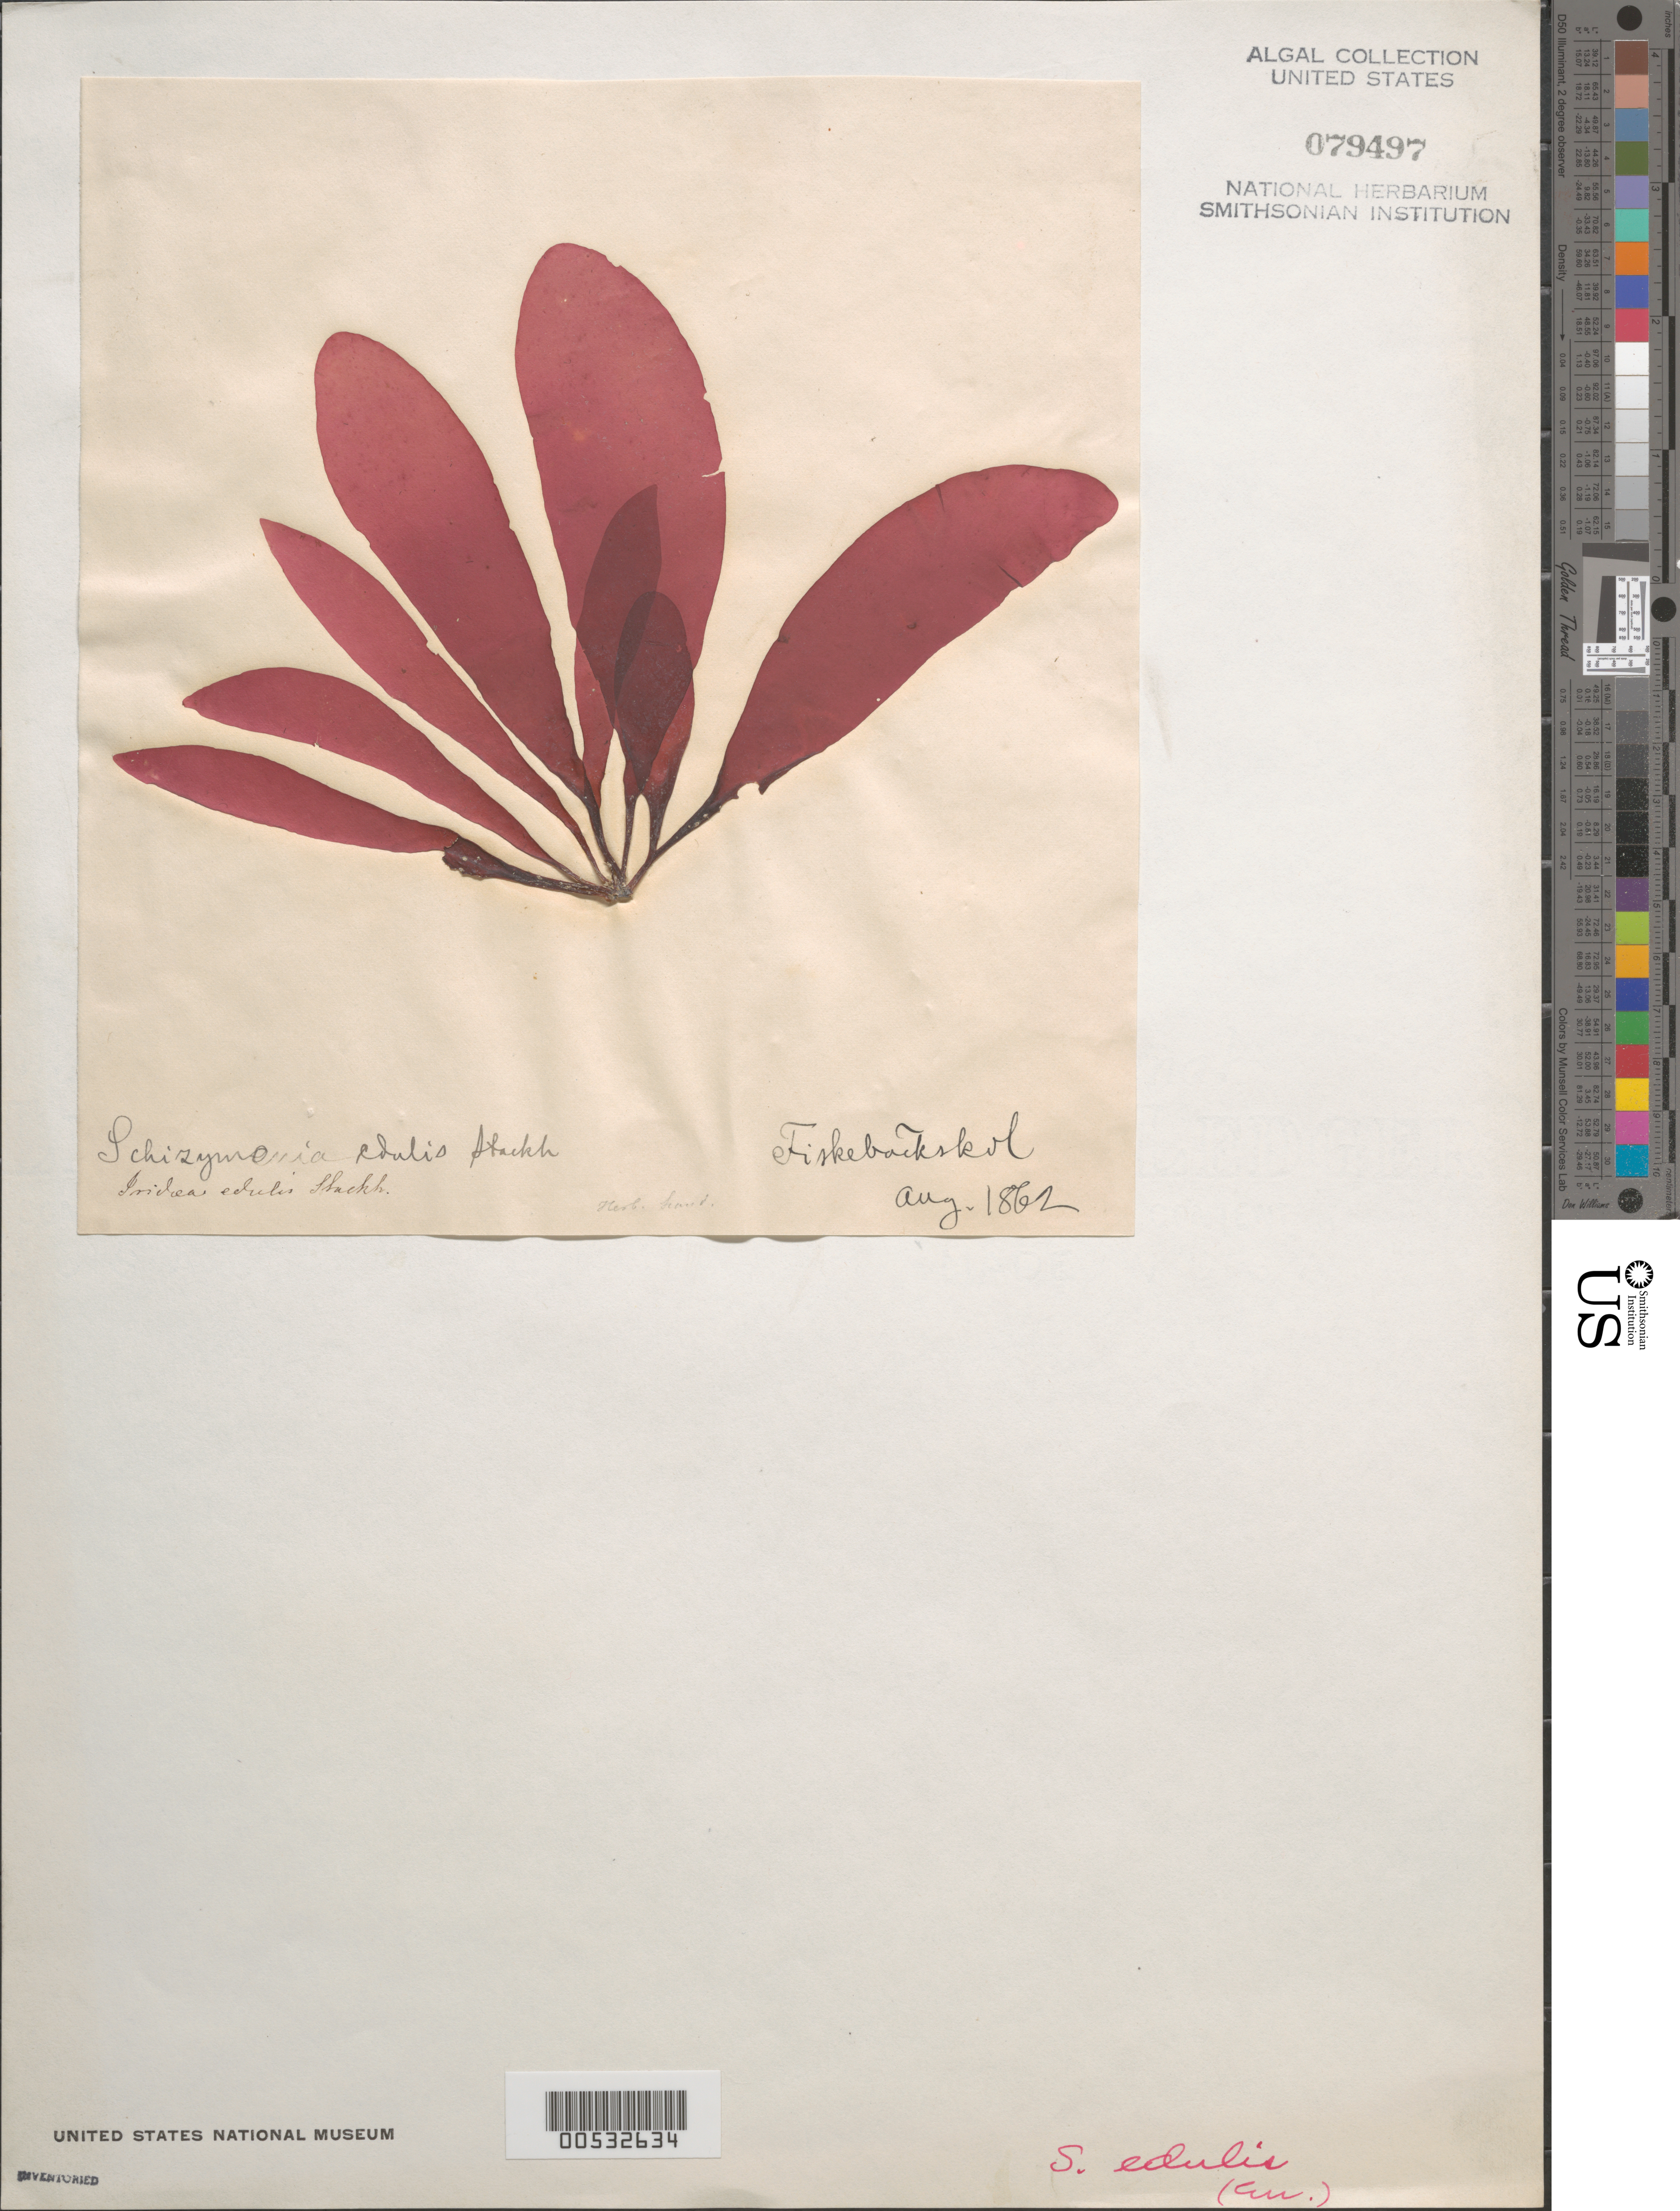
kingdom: Plantae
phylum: Rhodophyta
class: Florideophyceae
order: Gigartinales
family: Dumontiaceae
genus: Dilsea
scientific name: Dilsea carnosa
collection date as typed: Aug 1862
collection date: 1862-08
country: Sweden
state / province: Västra Götaland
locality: Fiskebackskil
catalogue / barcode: US 79497